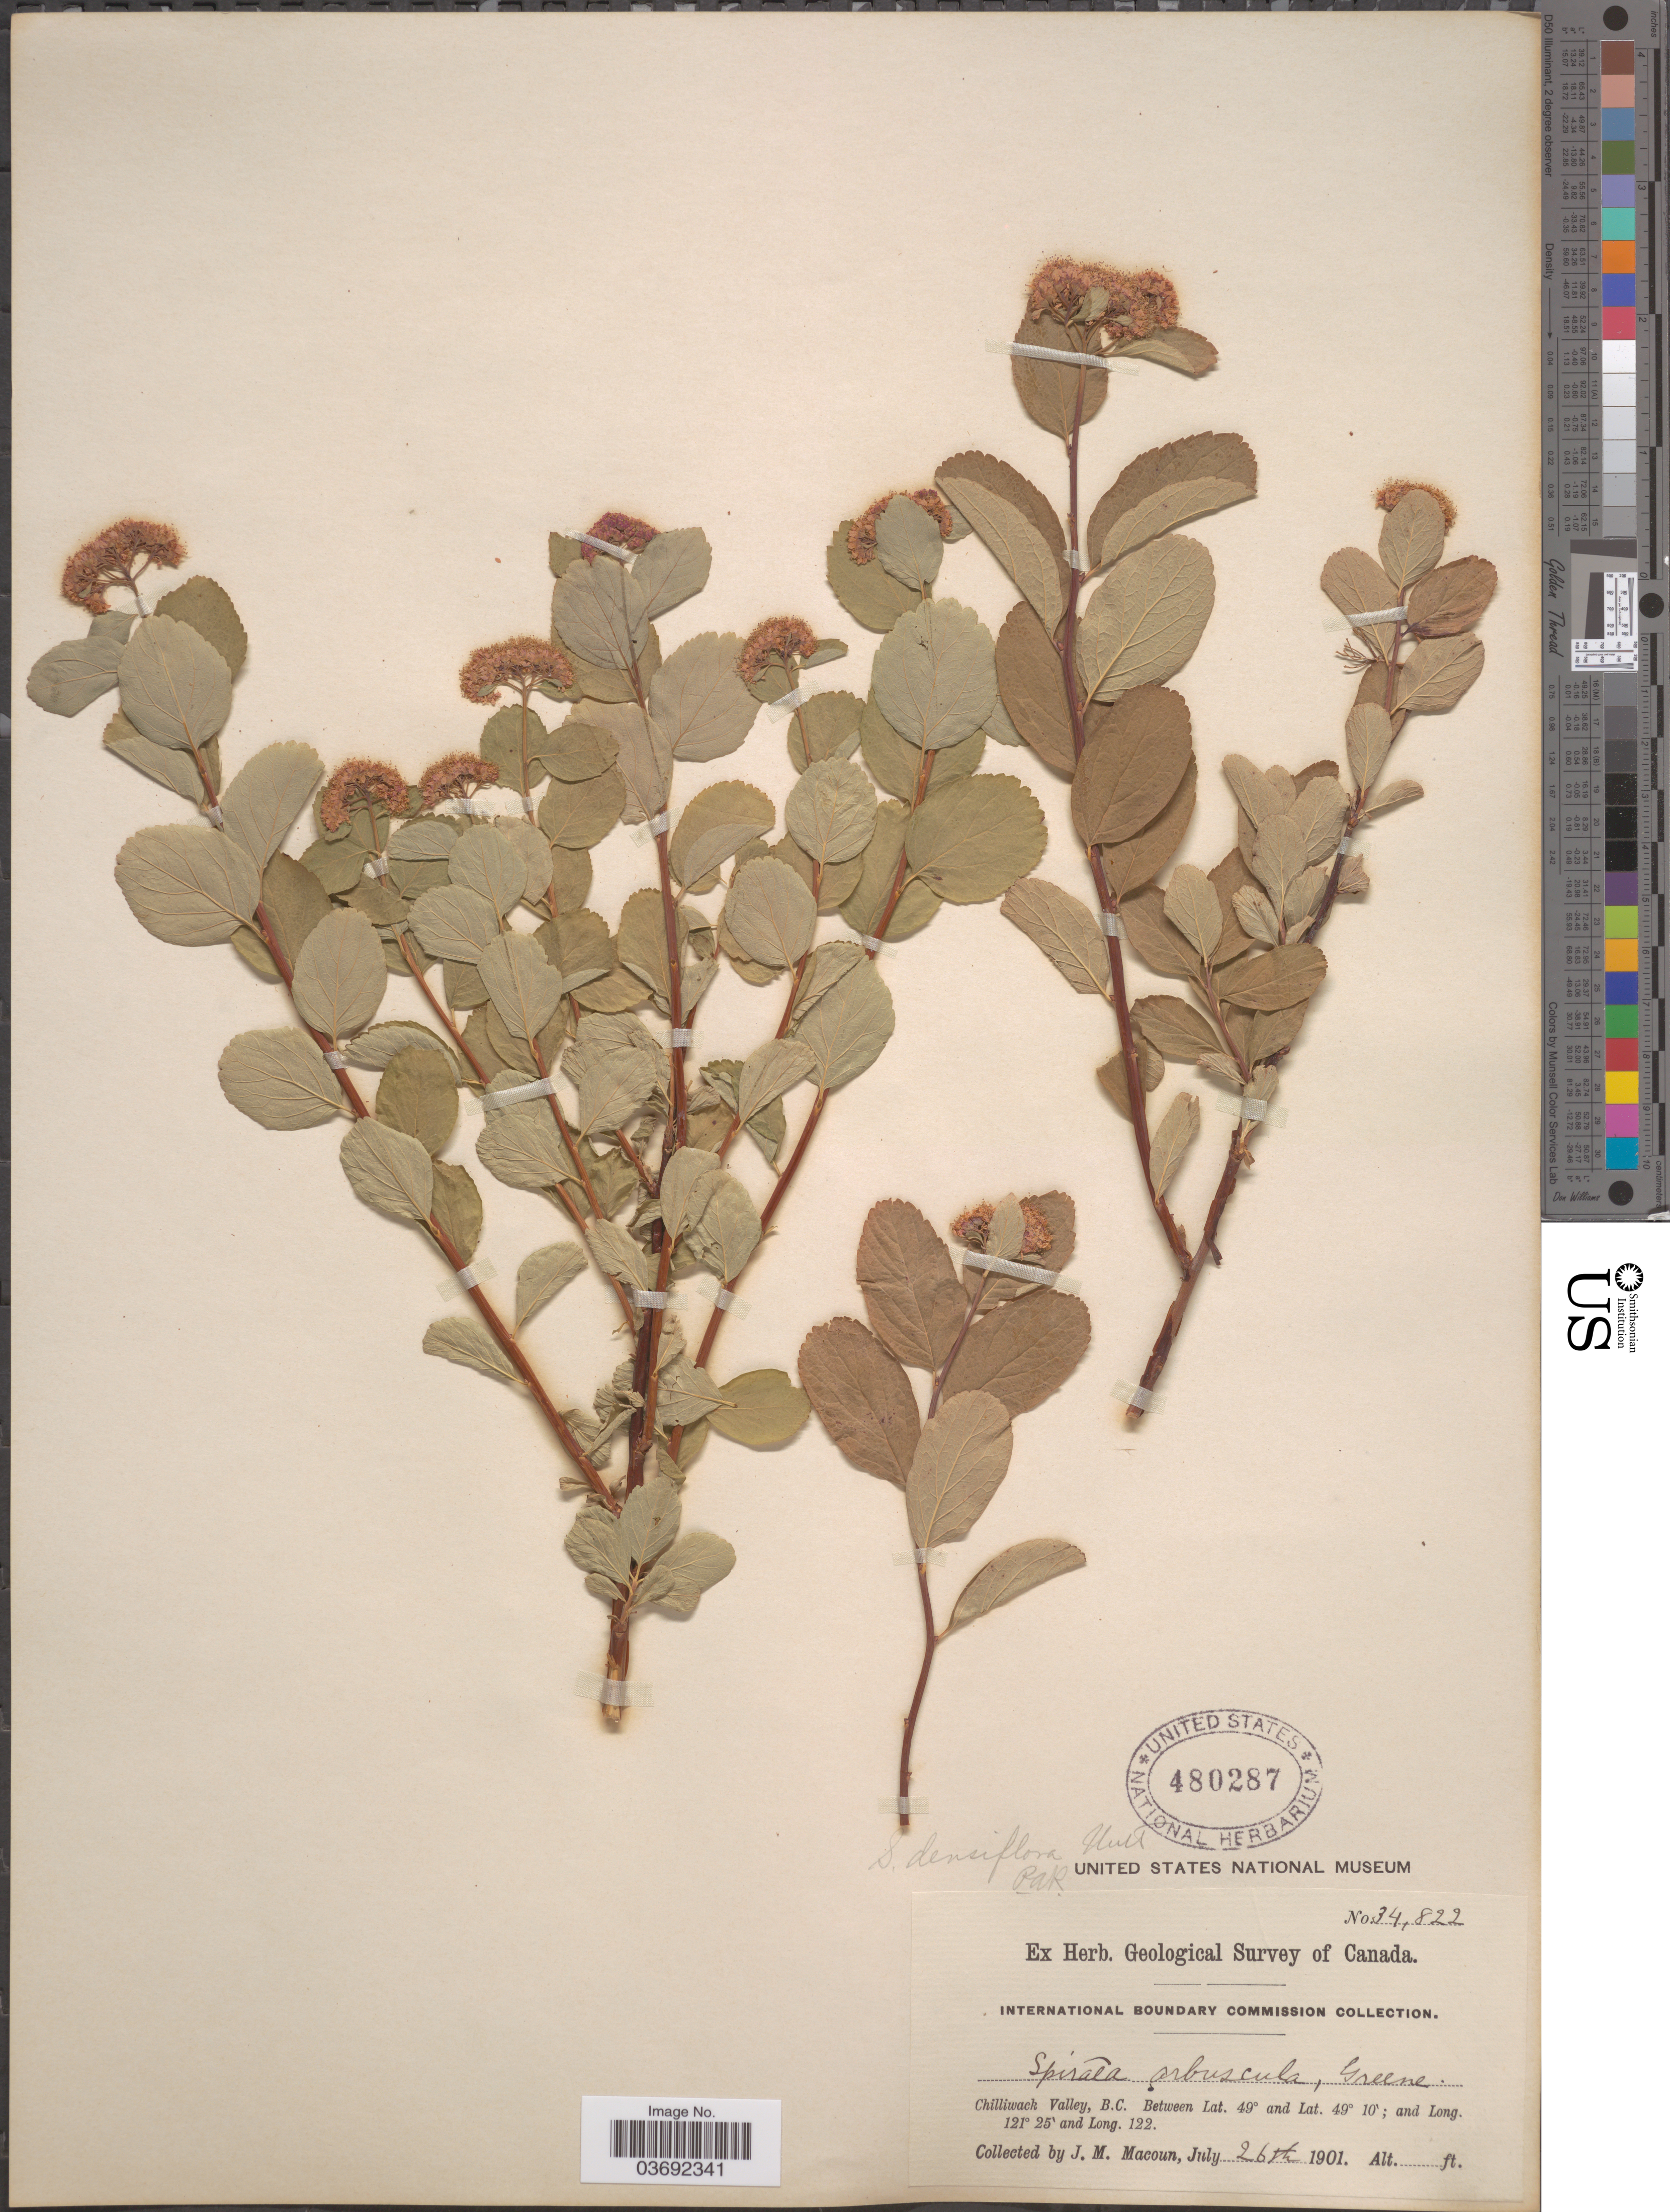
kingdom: Plantae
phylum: Tracheophyta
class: Magnoliopsida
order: Rosales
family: Rosaceae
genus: Spiraea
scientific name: Spiraea densiflora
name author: Nutt. ex Greenm.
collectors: J. M. Macoun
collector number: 34822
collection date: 1901-07-26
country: Canada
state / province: British Columbia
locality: Chilliwack Valley.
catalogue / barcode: US 480287